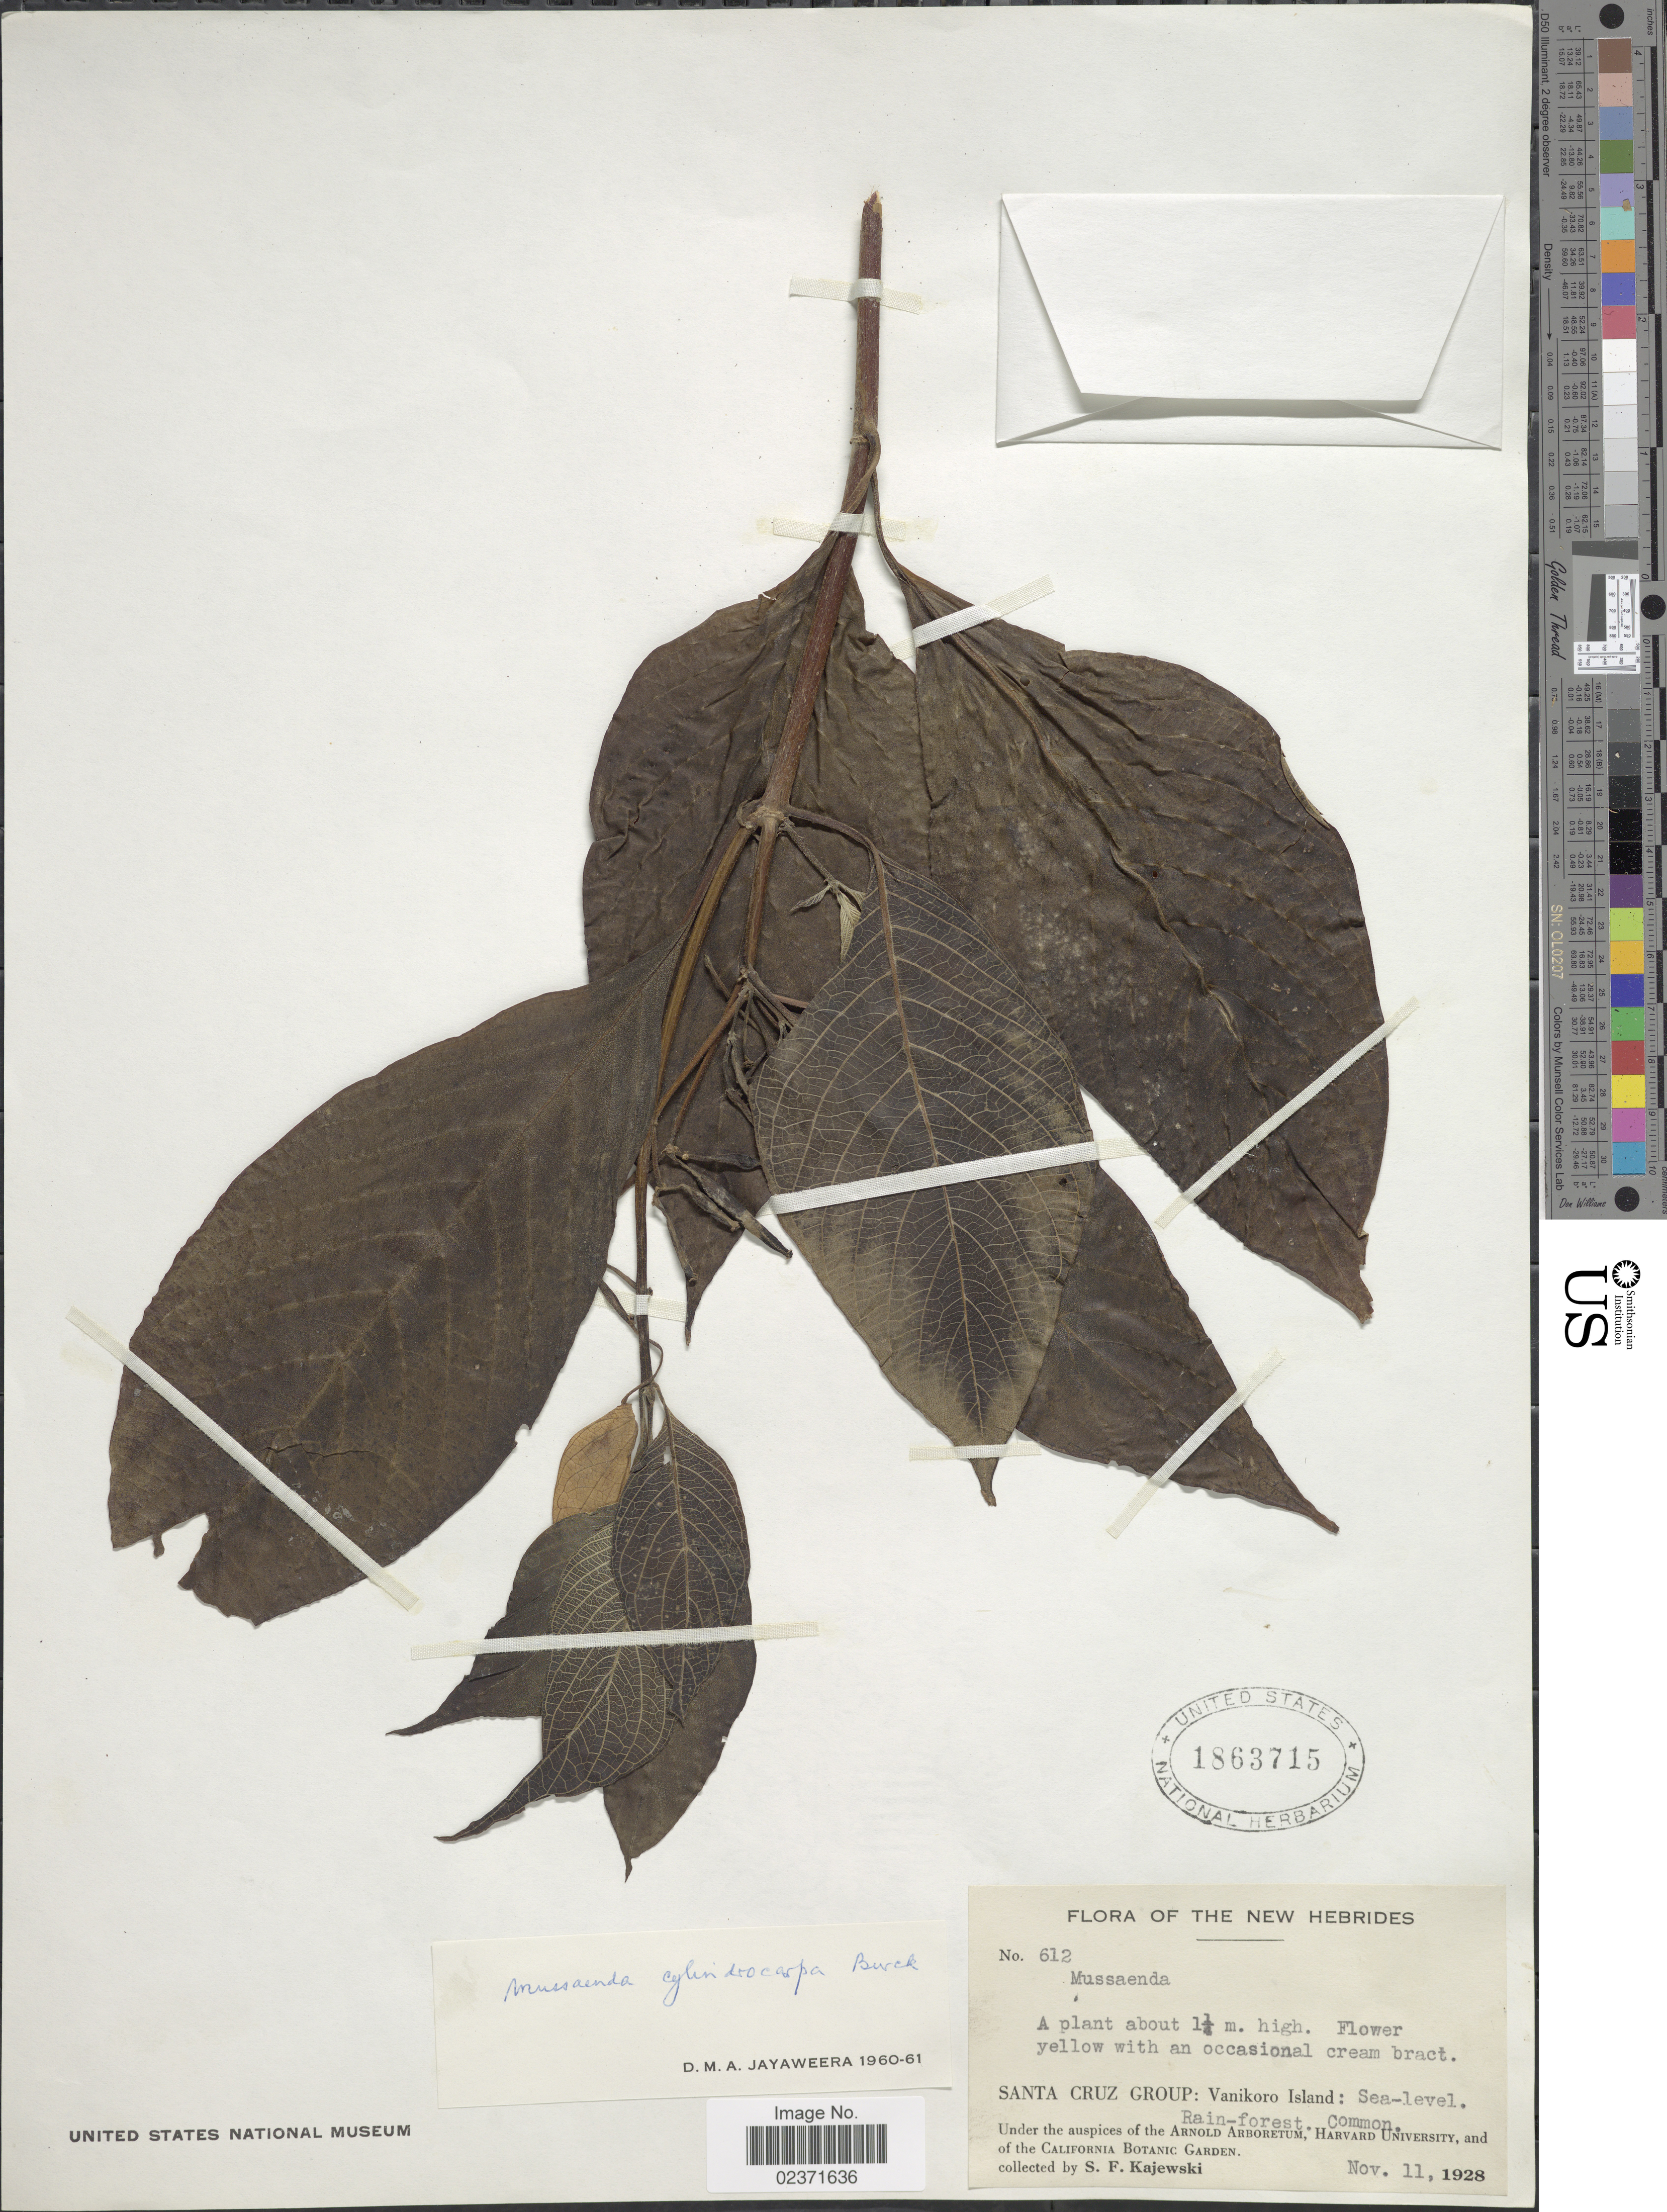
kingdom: Plantae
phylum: Tracheophyta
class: Magnoliopsida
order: Gentianales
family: Rubiaceae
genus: Mussaenda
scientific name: Mussaenda cylindrocarpa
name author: Burck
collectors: S. Kajewski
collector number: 612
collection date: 1928-11-11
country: Solomon Islands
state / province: Santa Cruz Is.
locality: The New Hebrides. Santa Cruz Group: Vanikoro Island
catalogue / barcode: US 1863715